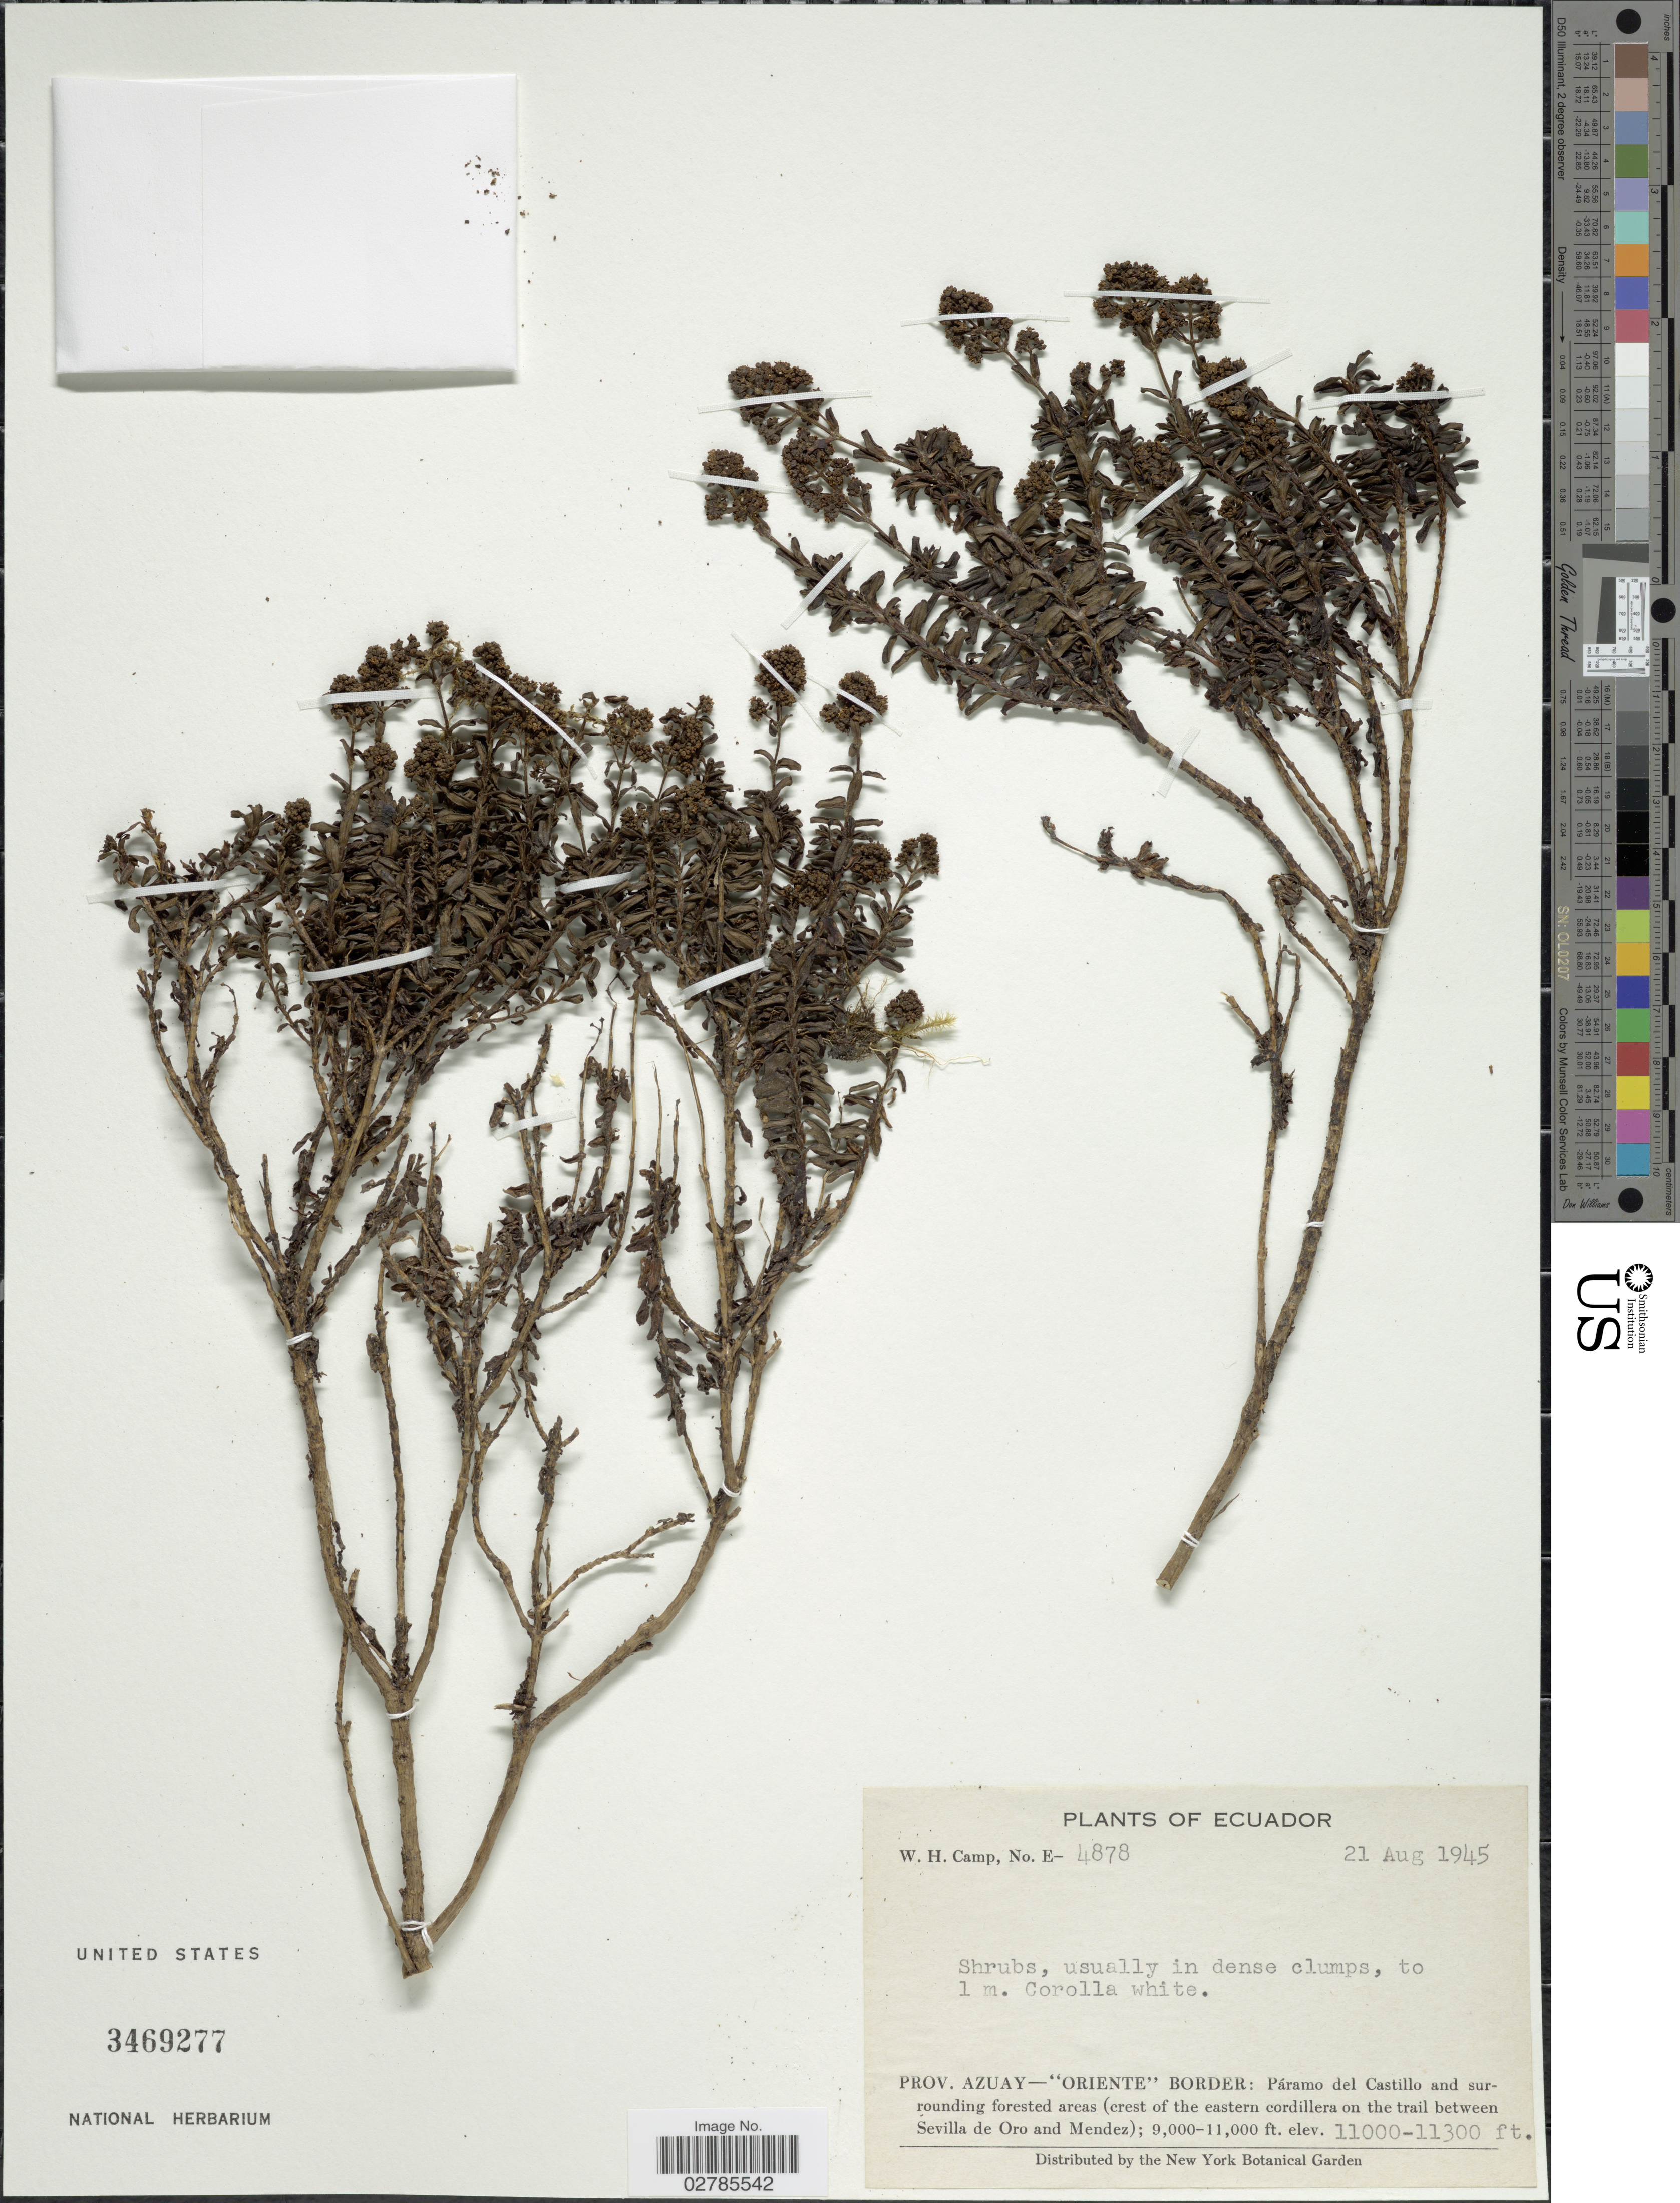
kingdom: Plantae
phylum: Tracheophyta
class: Magnoliopsida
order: Dipsacales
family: Caprifoliaceae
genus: Valeriana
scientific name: Valeriana sp.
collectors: W. H. Camp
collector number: E-4878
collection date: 1945-08-21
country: Ecuador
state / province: Azuay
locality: Prov. Azuay-"Oriente" Border: Páramo del Castillo and surrounding forested areas (crest of the eastern cordillera on the trail between Sevilla de Oro and Mendez).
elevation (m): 3353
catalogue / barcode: US 3469277